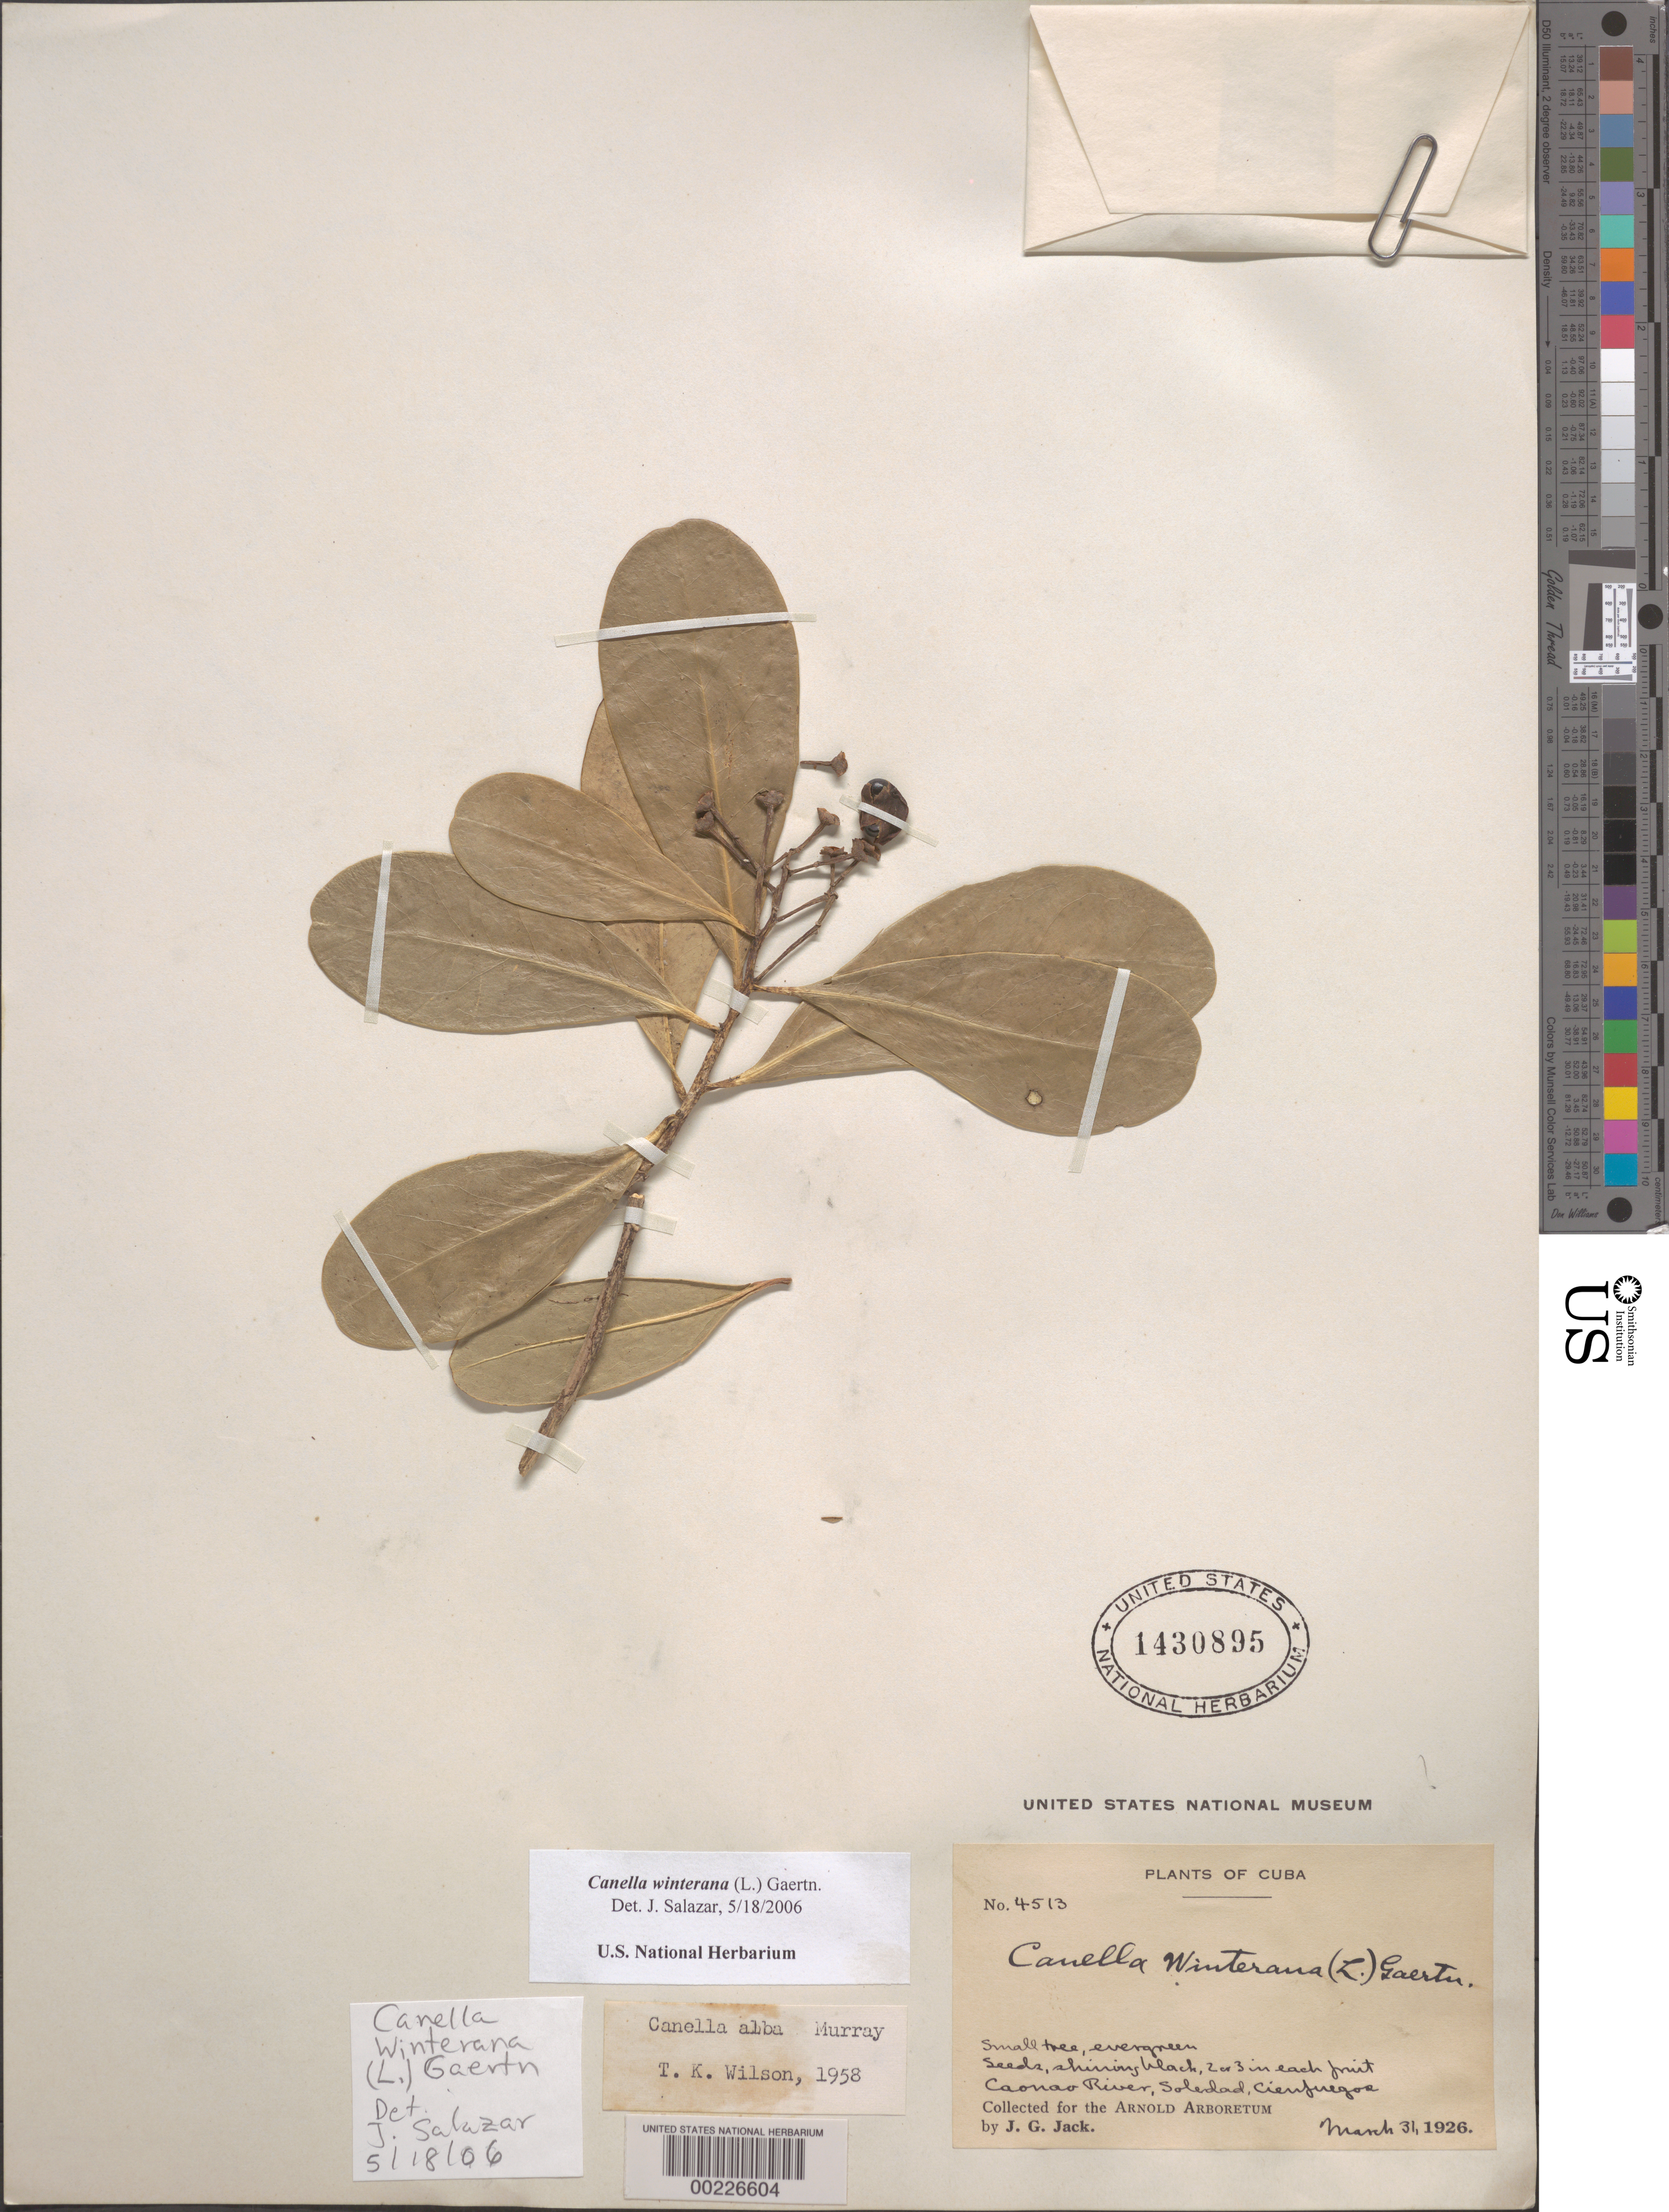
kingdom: Plantae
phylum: Tracheophyta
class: Magnoliopsida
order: Canellales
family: Canellaceae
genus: Canella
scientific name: Canella winterana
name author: (L.) Gaertn.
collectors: J. G. Jack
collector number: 4513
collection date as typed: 31 Mar 1926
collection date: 1926-03-31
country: Cuba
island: Greater Antilles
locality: Caonao River, Soledad, Cienfuegos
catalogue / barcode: US 1430895